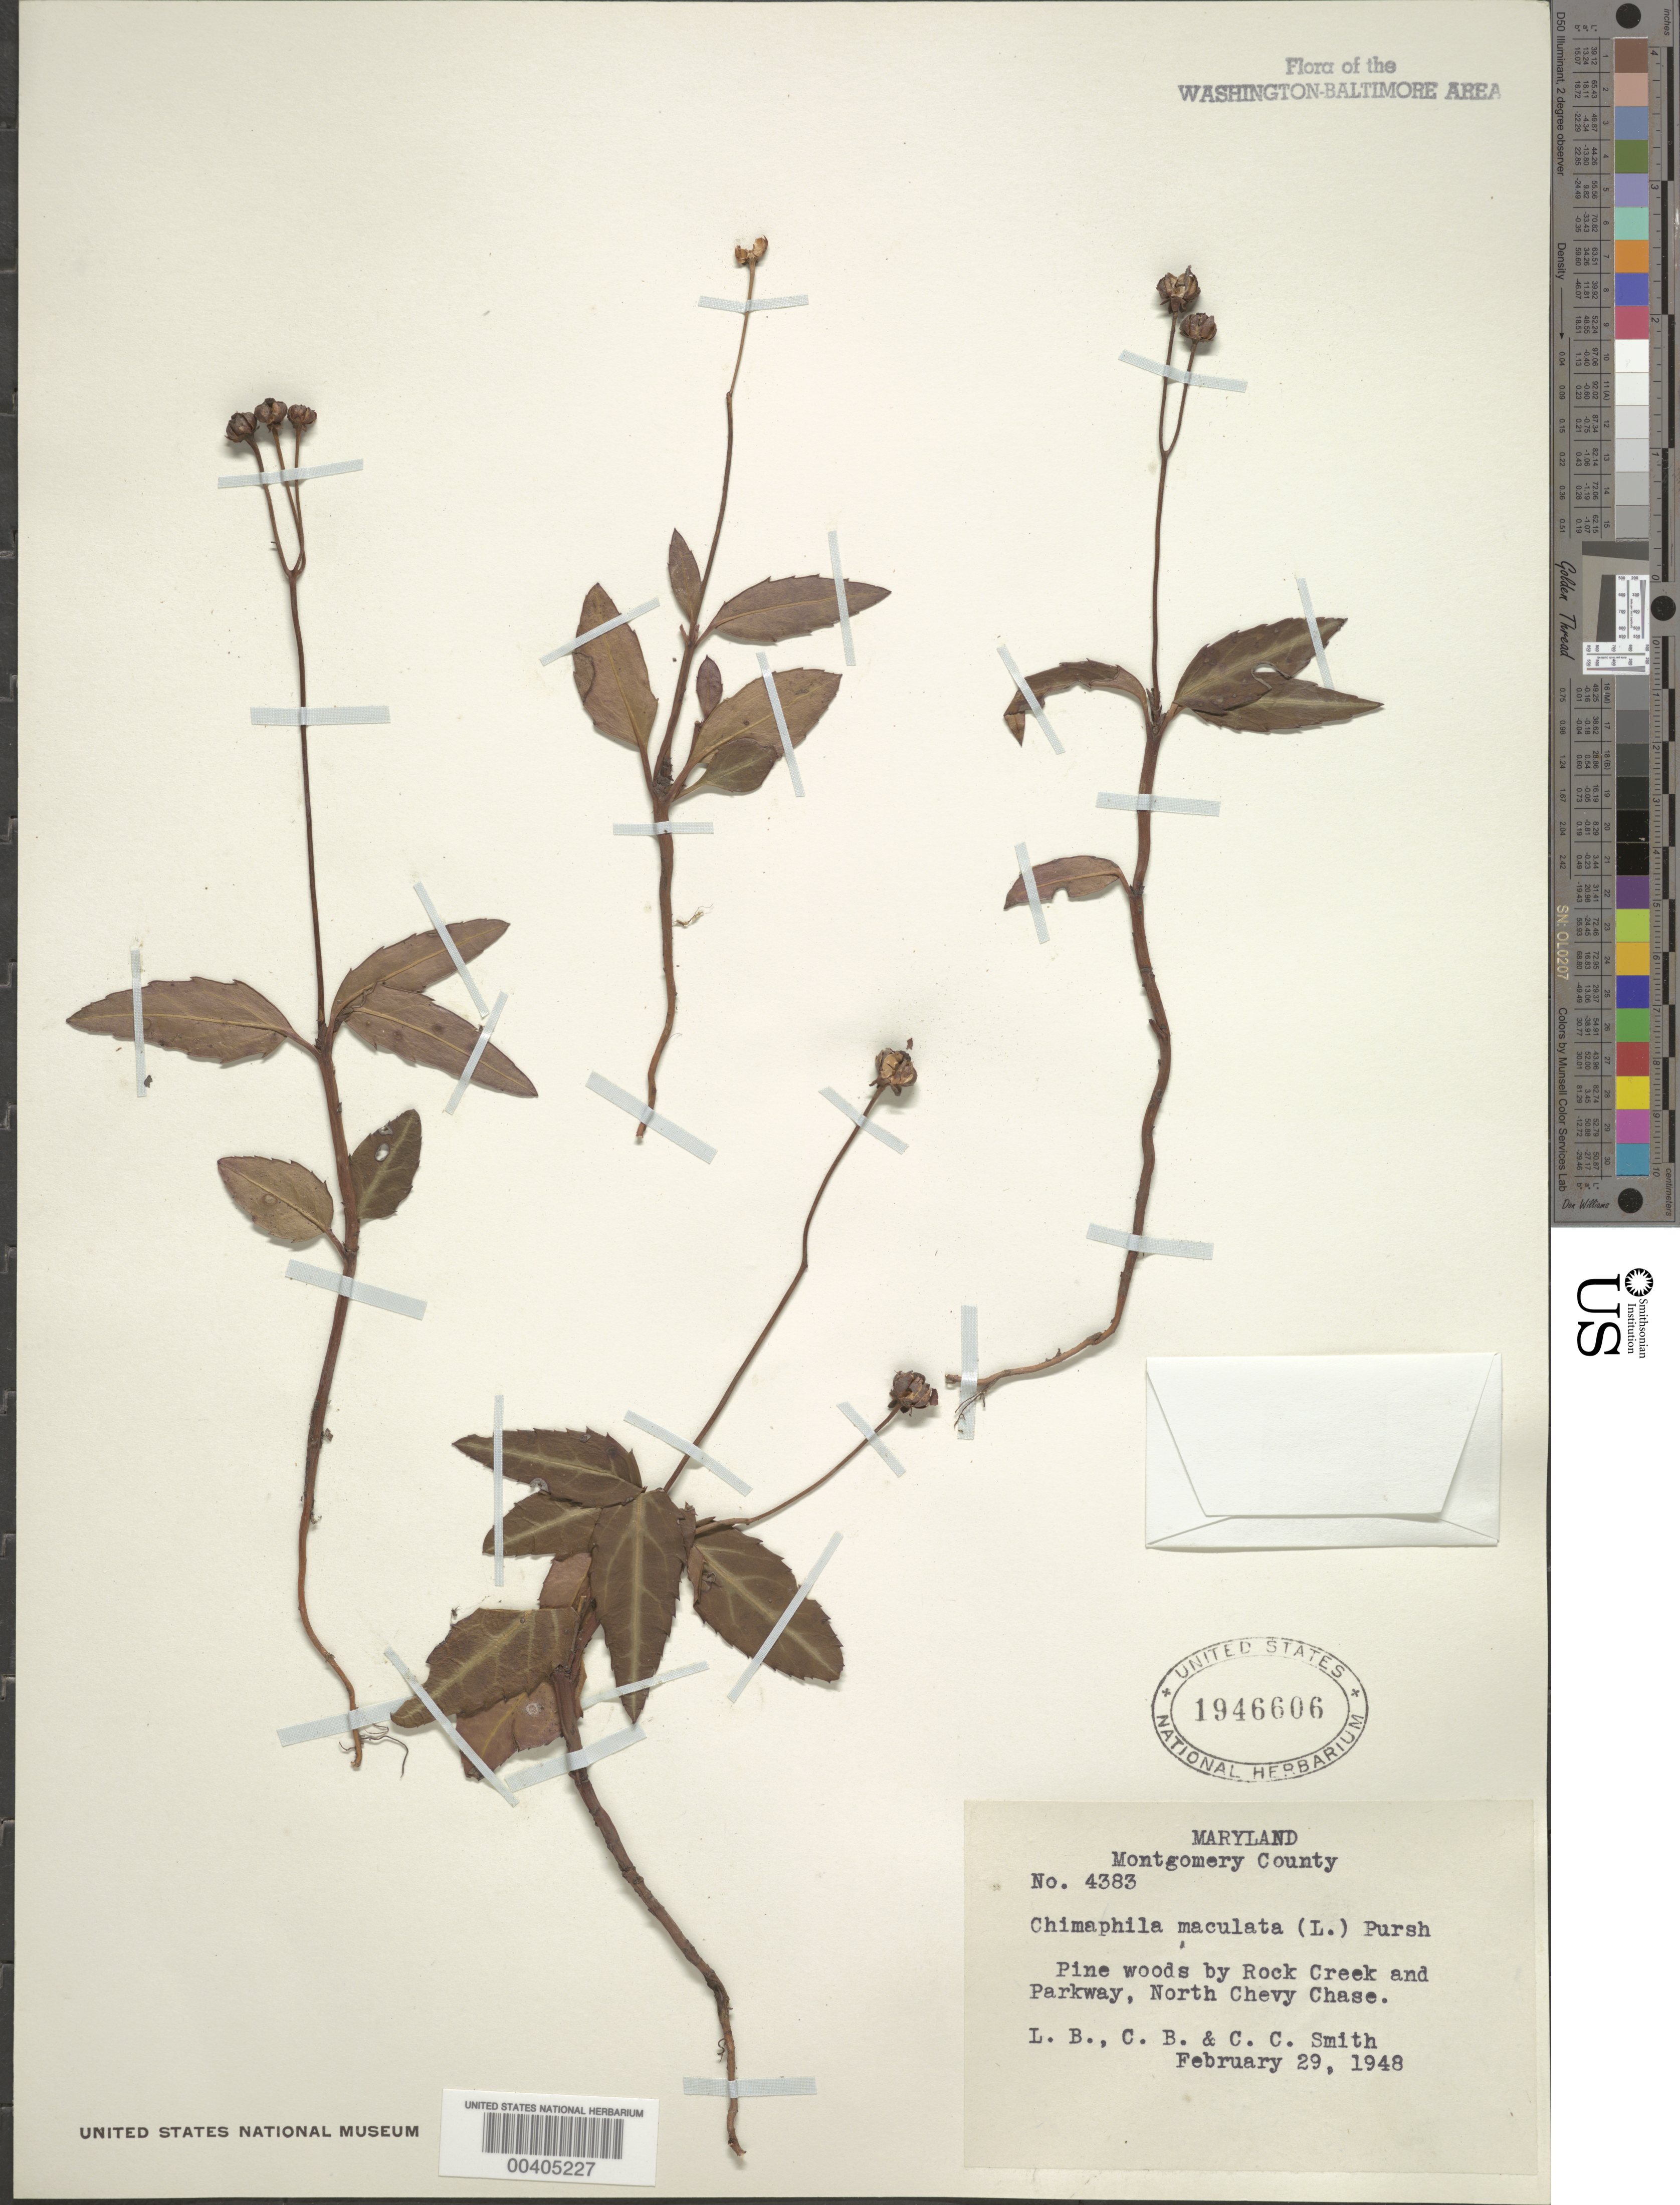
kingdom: Plantae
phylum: Tracheophyta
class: Magnoliopsida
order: Ericales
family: Ericaceae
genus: Chimaphila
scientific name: Chimaphila maculata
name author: (L.) Pursh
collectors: L. Smith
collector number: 4383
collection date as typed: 29 Feb 1948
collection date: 1948-02-29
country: United States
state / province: Maryland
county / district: Montgomery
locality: Rock Creek and Parkway, north Chevy Chase Rock Creek Park and Vicinity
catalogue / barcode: US 1946606